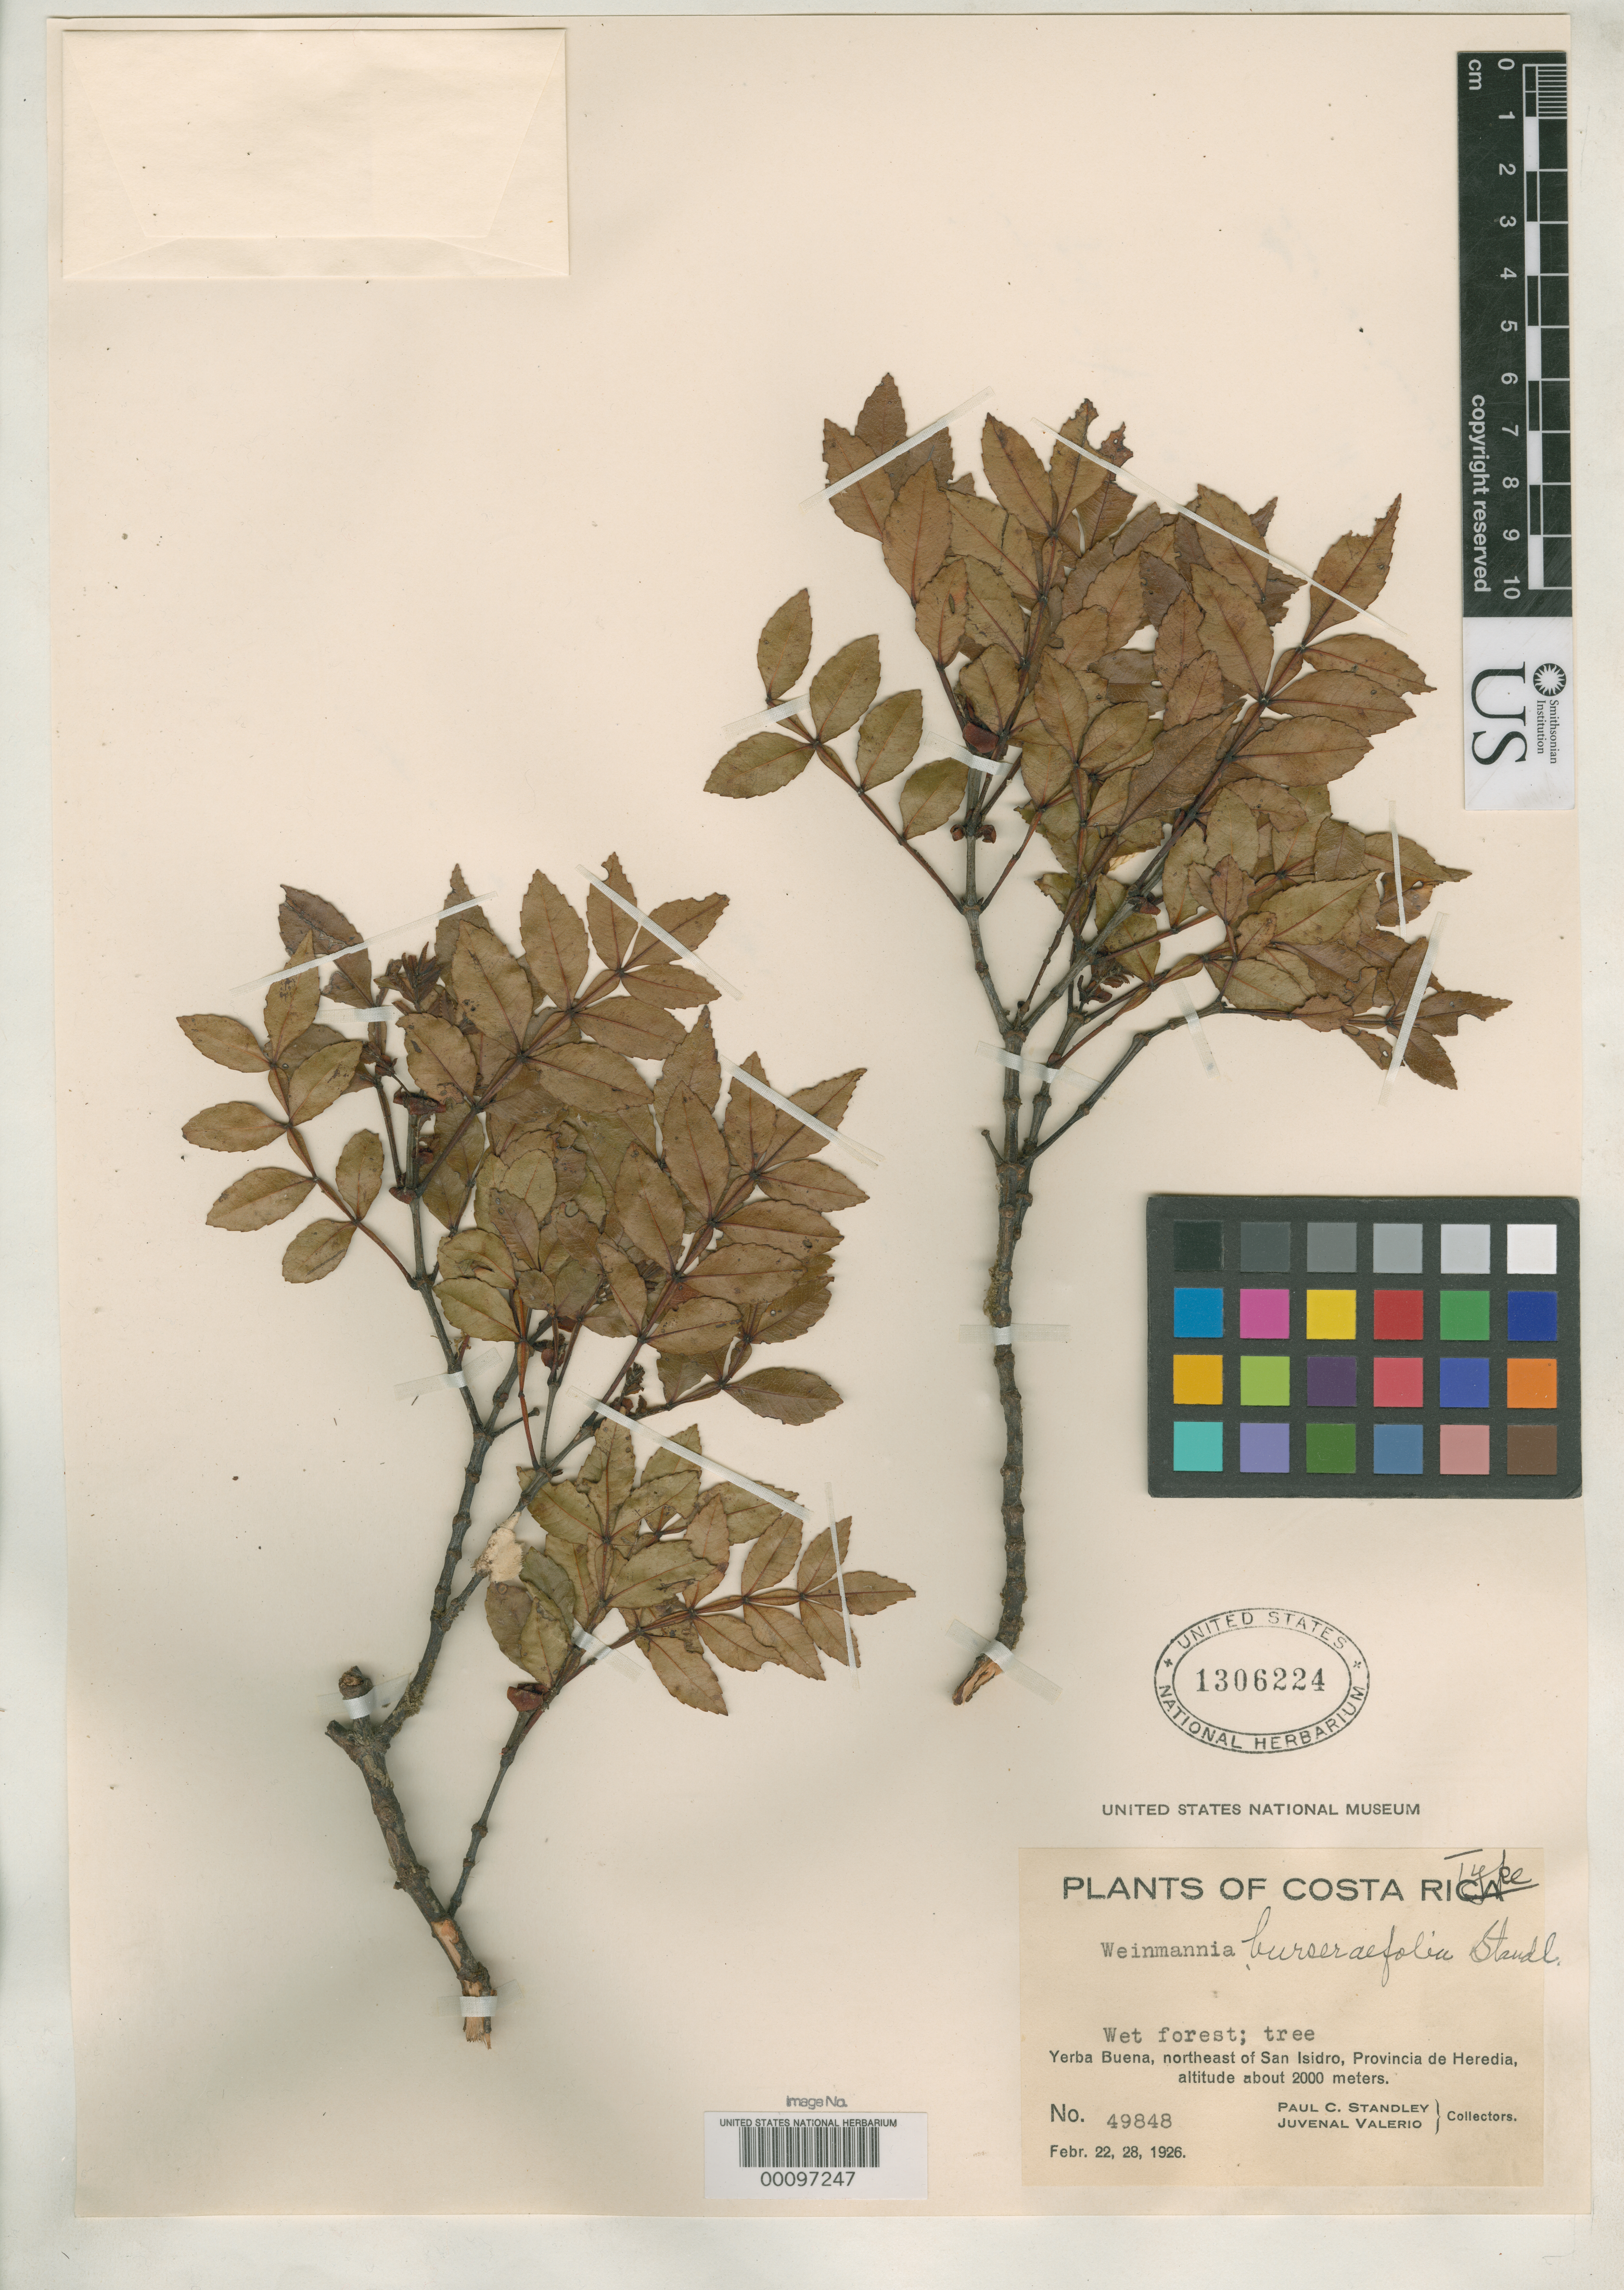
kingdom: Plantae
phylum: Tracheophyta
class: Magnoliopsida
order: Oxalidales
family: Cunoniaceae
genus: Weinmannia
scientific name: Weinmannia burserifolia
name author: Standl.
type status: Holotype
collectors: P. C. Standley & J. Valerio R.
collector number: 49848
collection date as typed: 22 Feb 1926 and 28 Feb 1926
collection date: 1926-02-22,1926-02-28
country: Costa Rica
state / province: Heredia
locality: Northeast of San Isidro.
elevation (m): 2000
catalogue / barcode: US 1306224